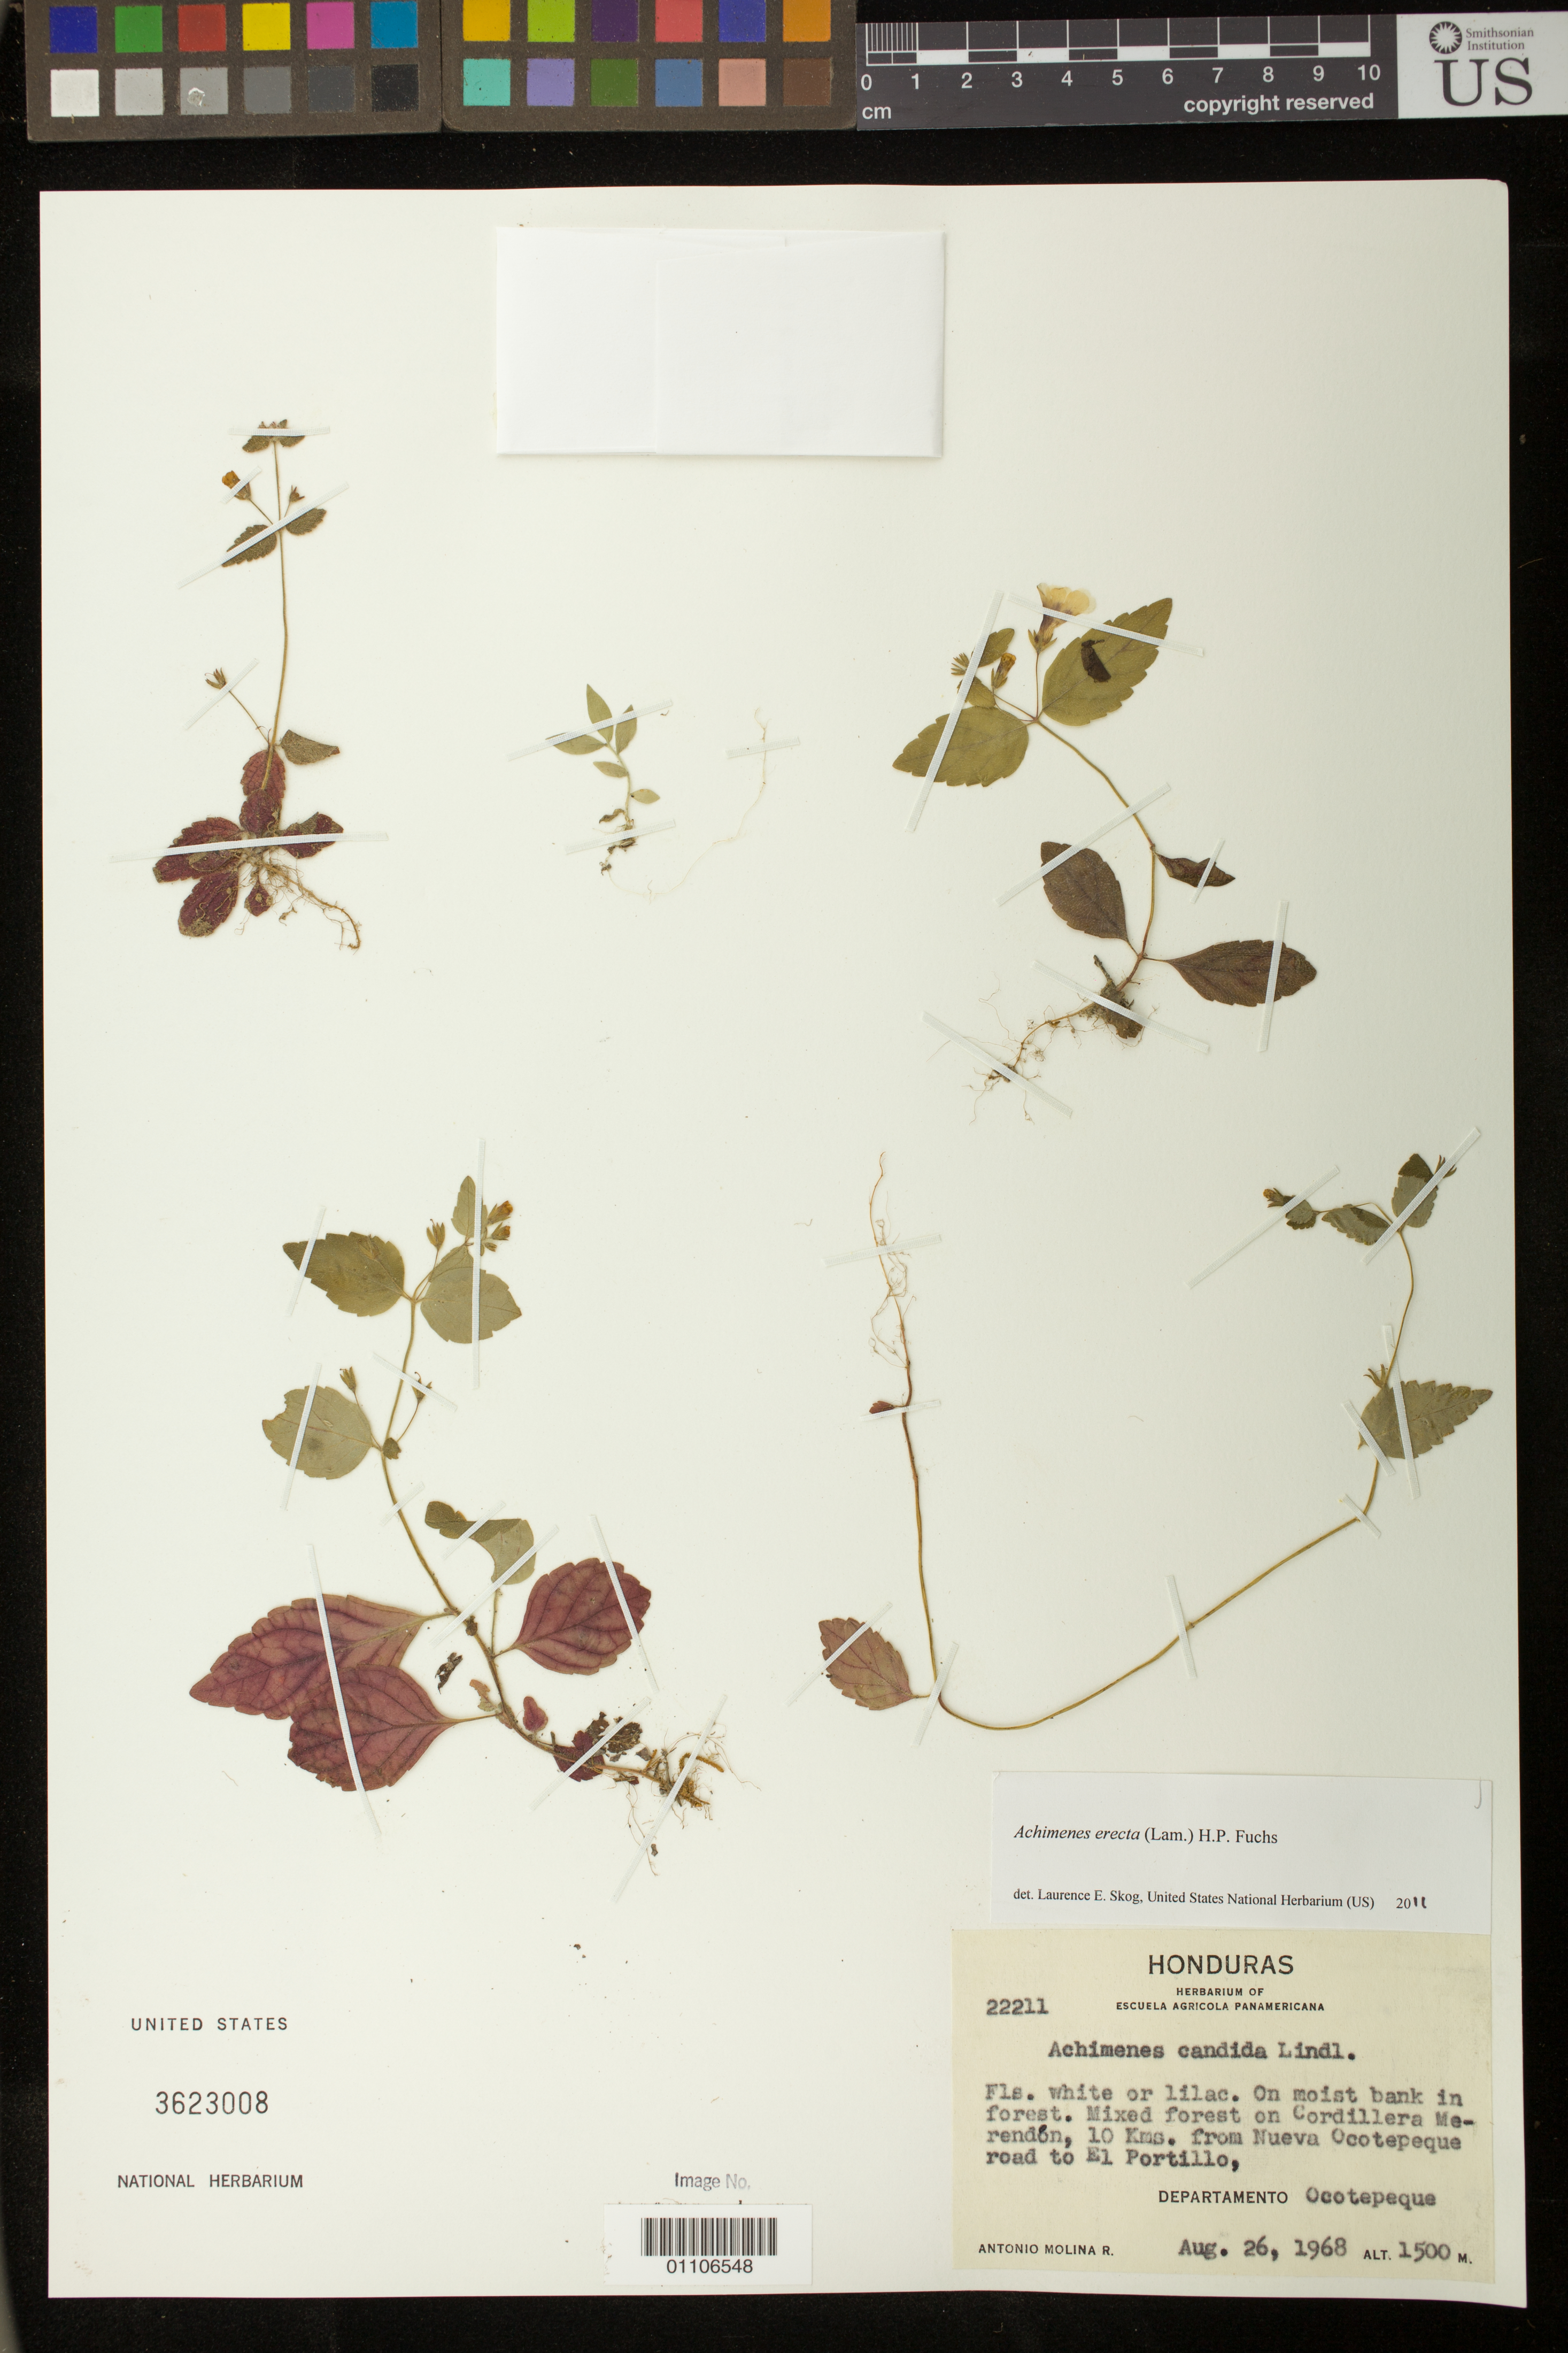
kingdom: Plantae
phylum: Tracheophyta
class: Magnoliopsida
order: Lamiales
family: Gesneriaceae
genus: Achimenes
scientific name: Achimenes erecta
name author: (Lam.) H.P. Fuchs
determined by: Skog, Laurence E.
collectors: A. Molina R.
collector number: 22211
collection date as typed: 26 Aug 1968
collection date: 1968-08-26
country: Honduras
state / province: Ocotepeque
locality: Cordillera Merendón, 10 kms from Nueva Ocotepeque road to El Portillo, Departamento Ocotepeque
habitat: Mixed forest. On moist bank in forest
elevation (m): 1500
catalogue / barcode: US 3623008